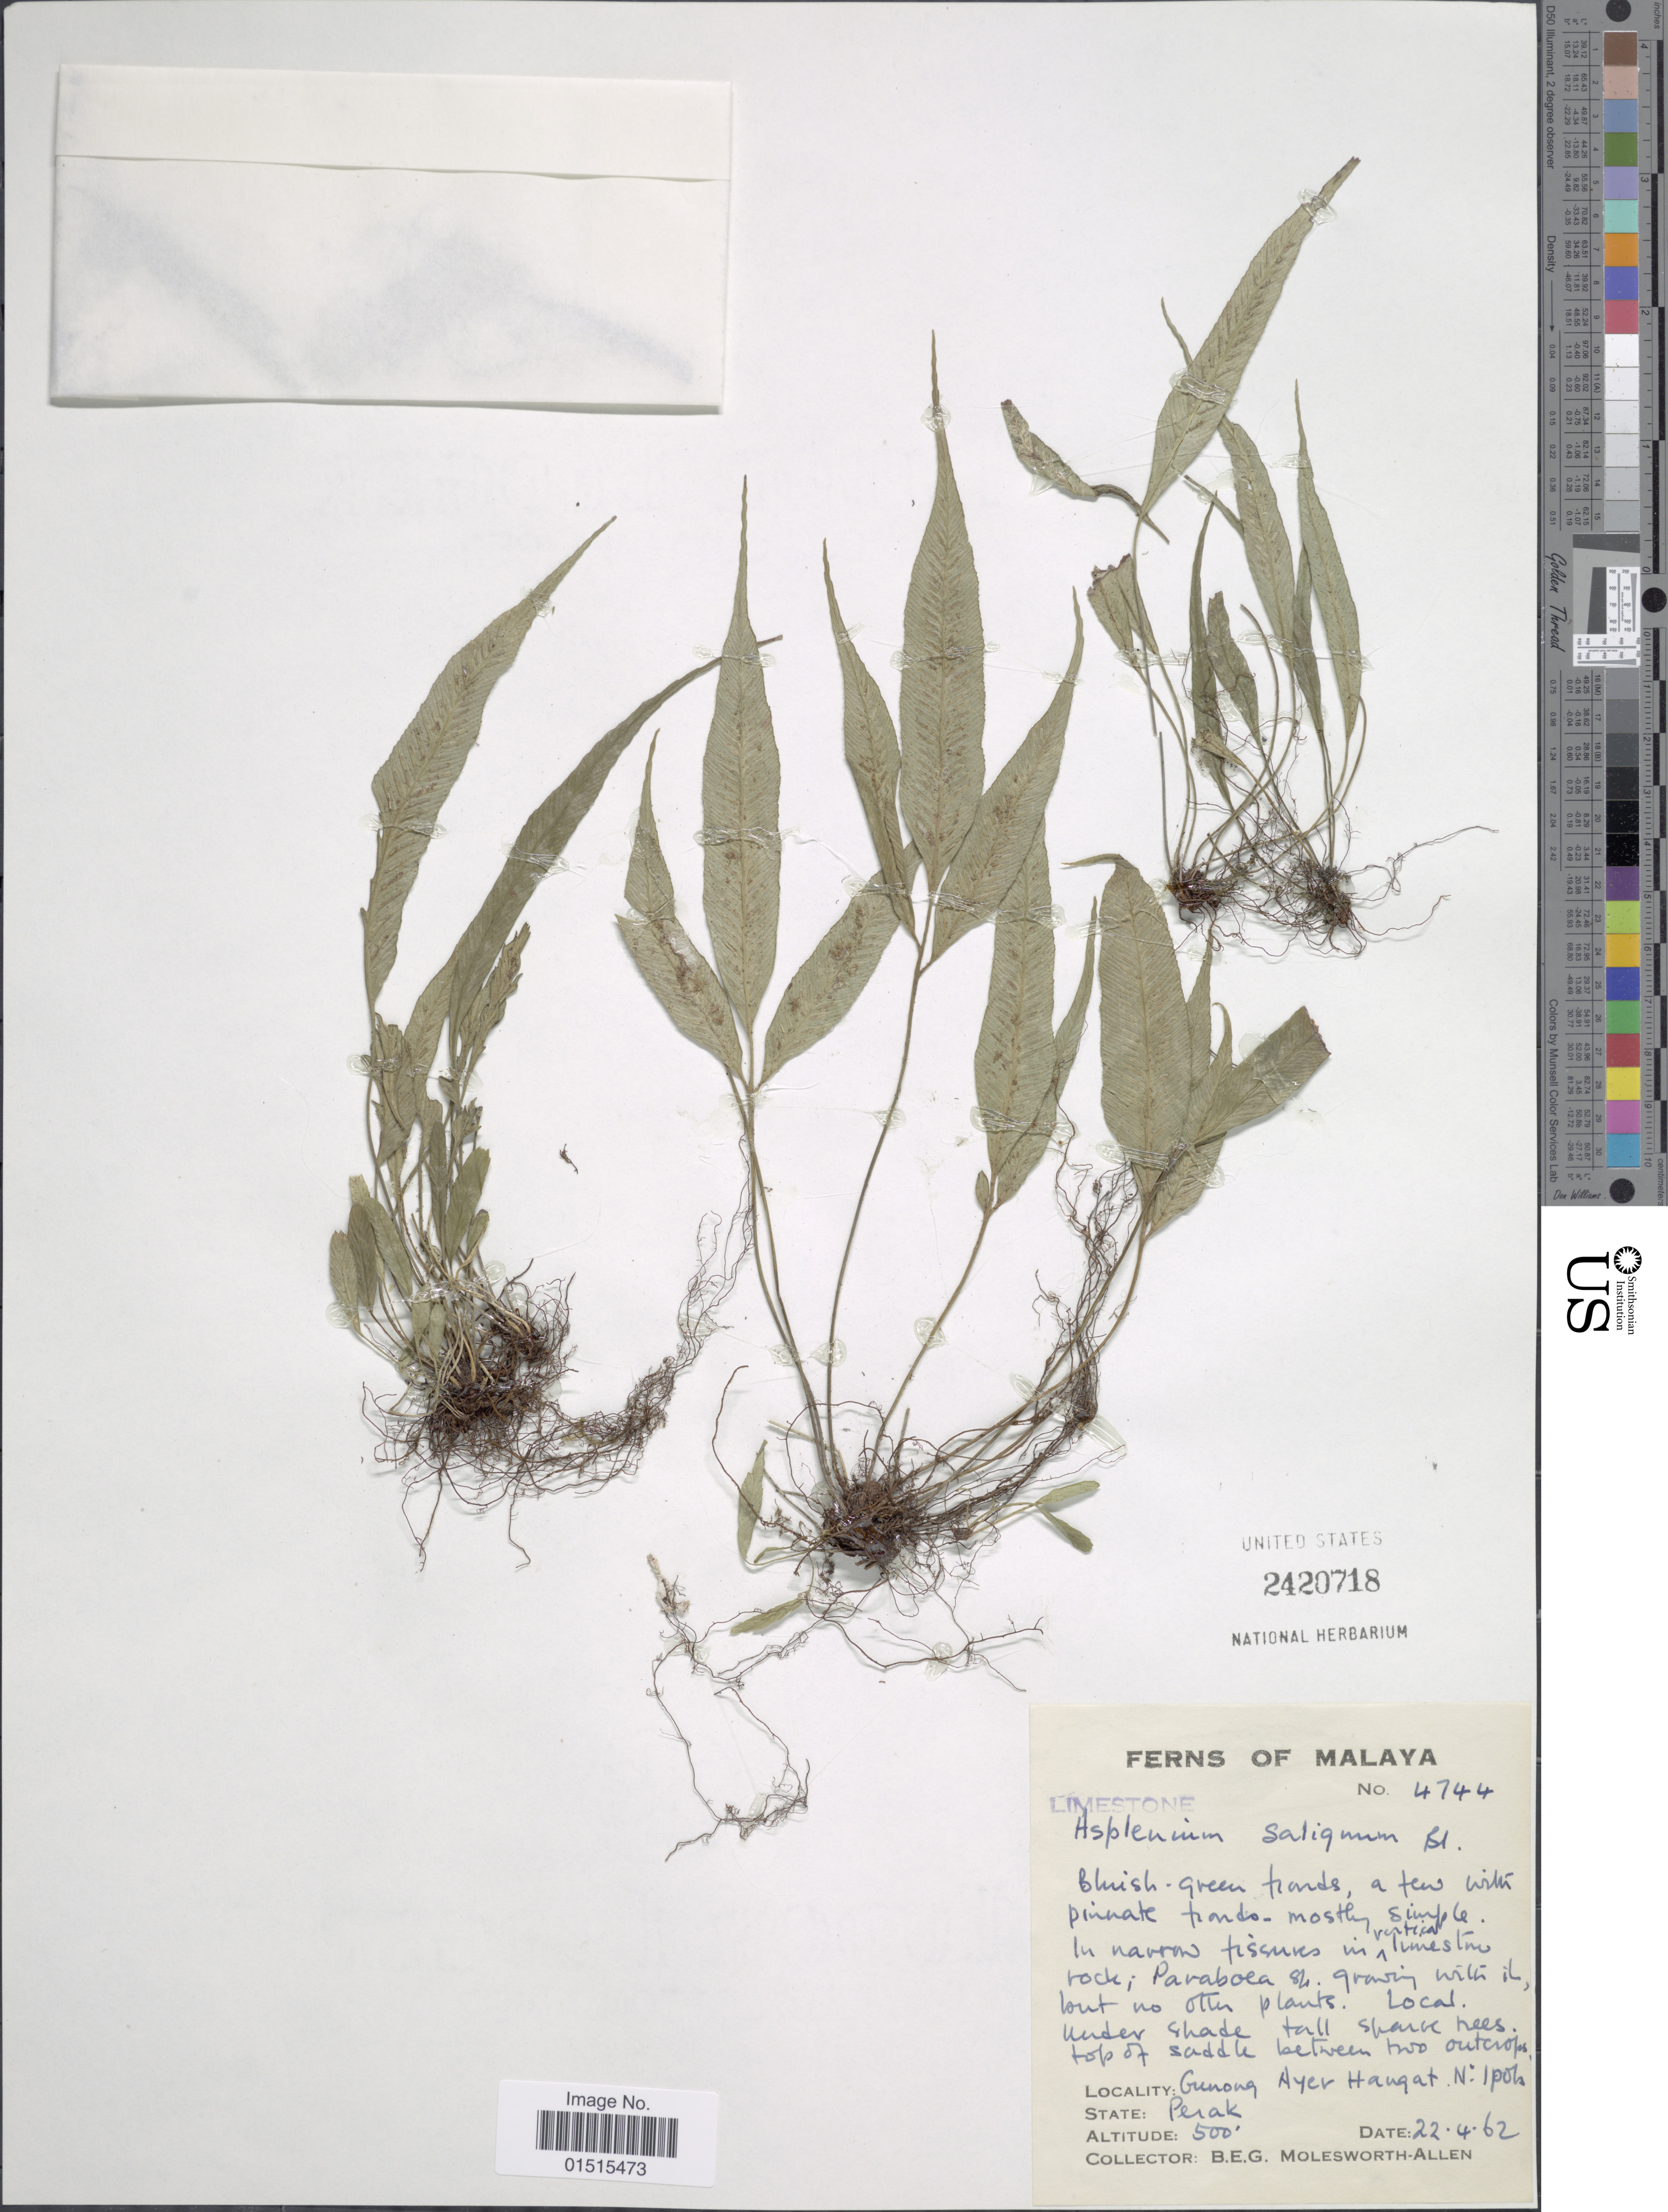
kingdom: Plantae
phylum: Tracheophyta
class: Polypodiopsida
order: Polypodiales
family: Aspleniaceae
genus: Asplenium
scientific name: Asplenium salignum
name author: Blume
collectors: B. E. G. Molesworth-Allen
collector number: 4744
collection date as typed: Transcribed d/m/y: 22/4/62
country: Malaysia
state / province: Perak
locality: Gunong Ayer Hangat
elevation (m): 152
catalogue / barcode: US 2420718